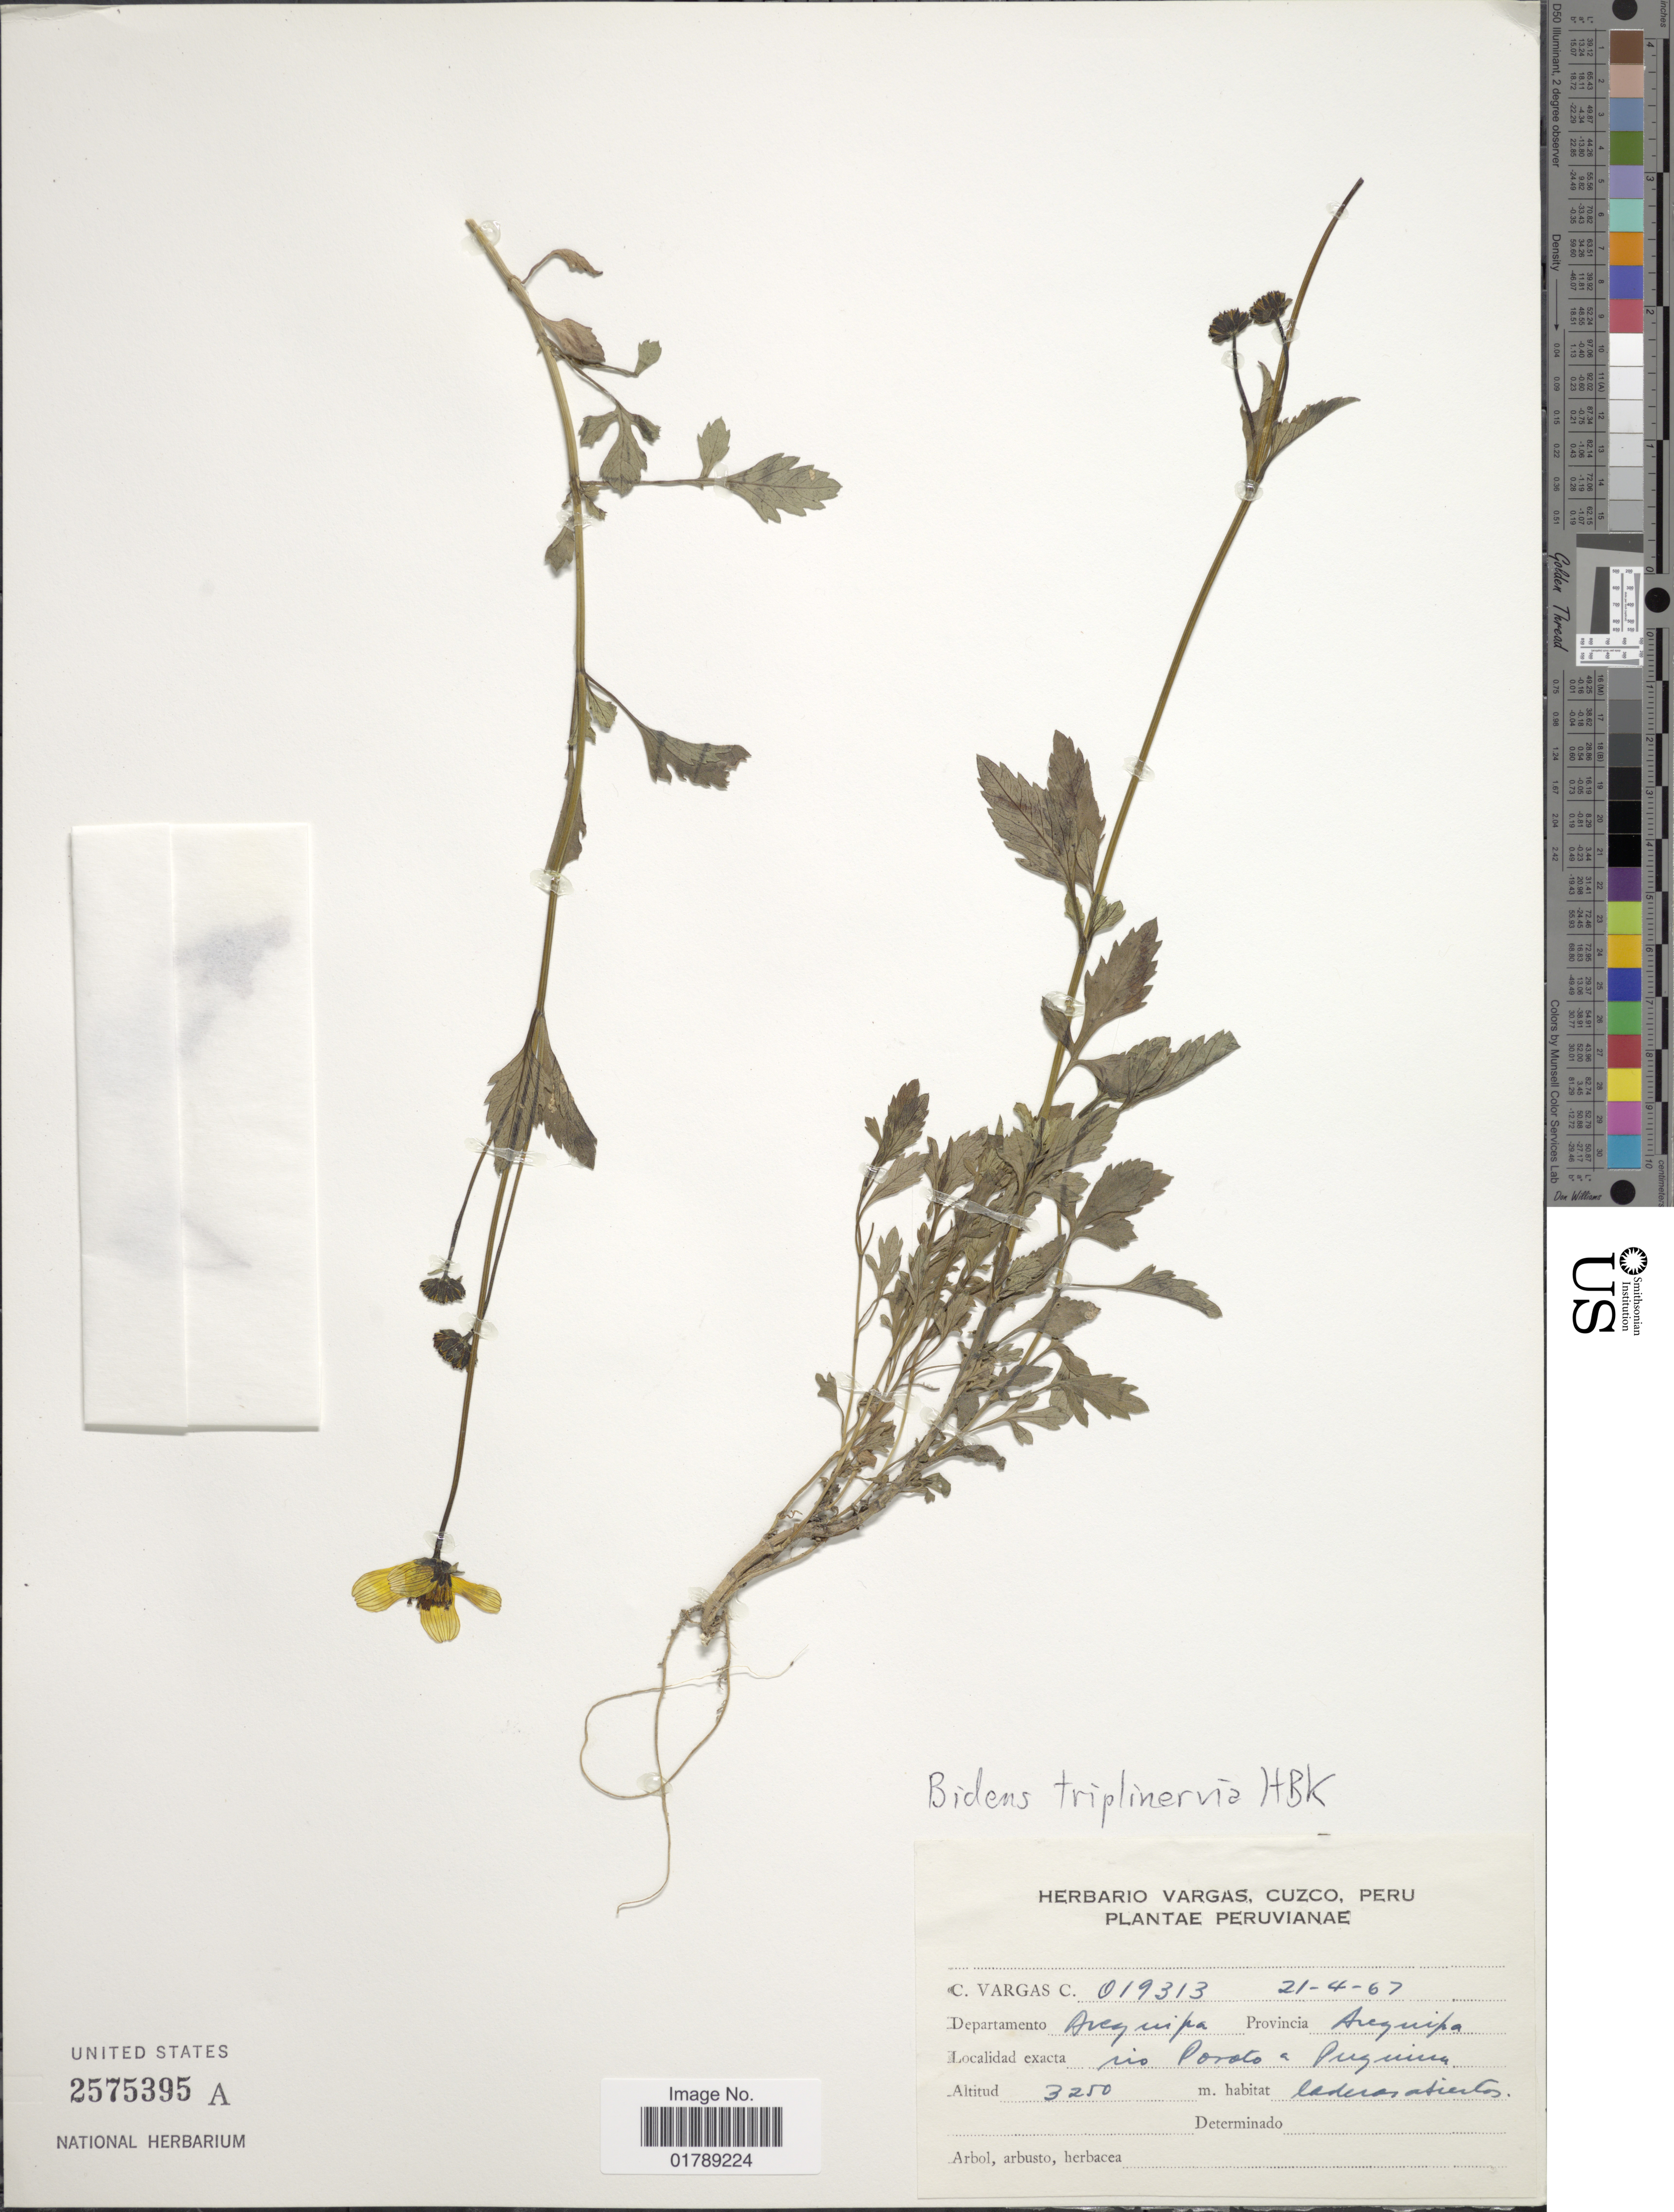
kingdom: Plantae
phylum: Tracheophyta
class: Magnoliopsida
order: Asterales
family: Asteraceae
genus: Bidens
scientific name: Bidens triplinervia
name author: Kunth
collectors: C. Vargas Calderón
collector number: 019313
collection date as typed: Transcribed d/m/y: 21/4/67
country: Peru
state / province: Arequipa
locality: Rio Poroto a Puquina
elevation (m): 3250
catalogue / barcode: US 2575395A